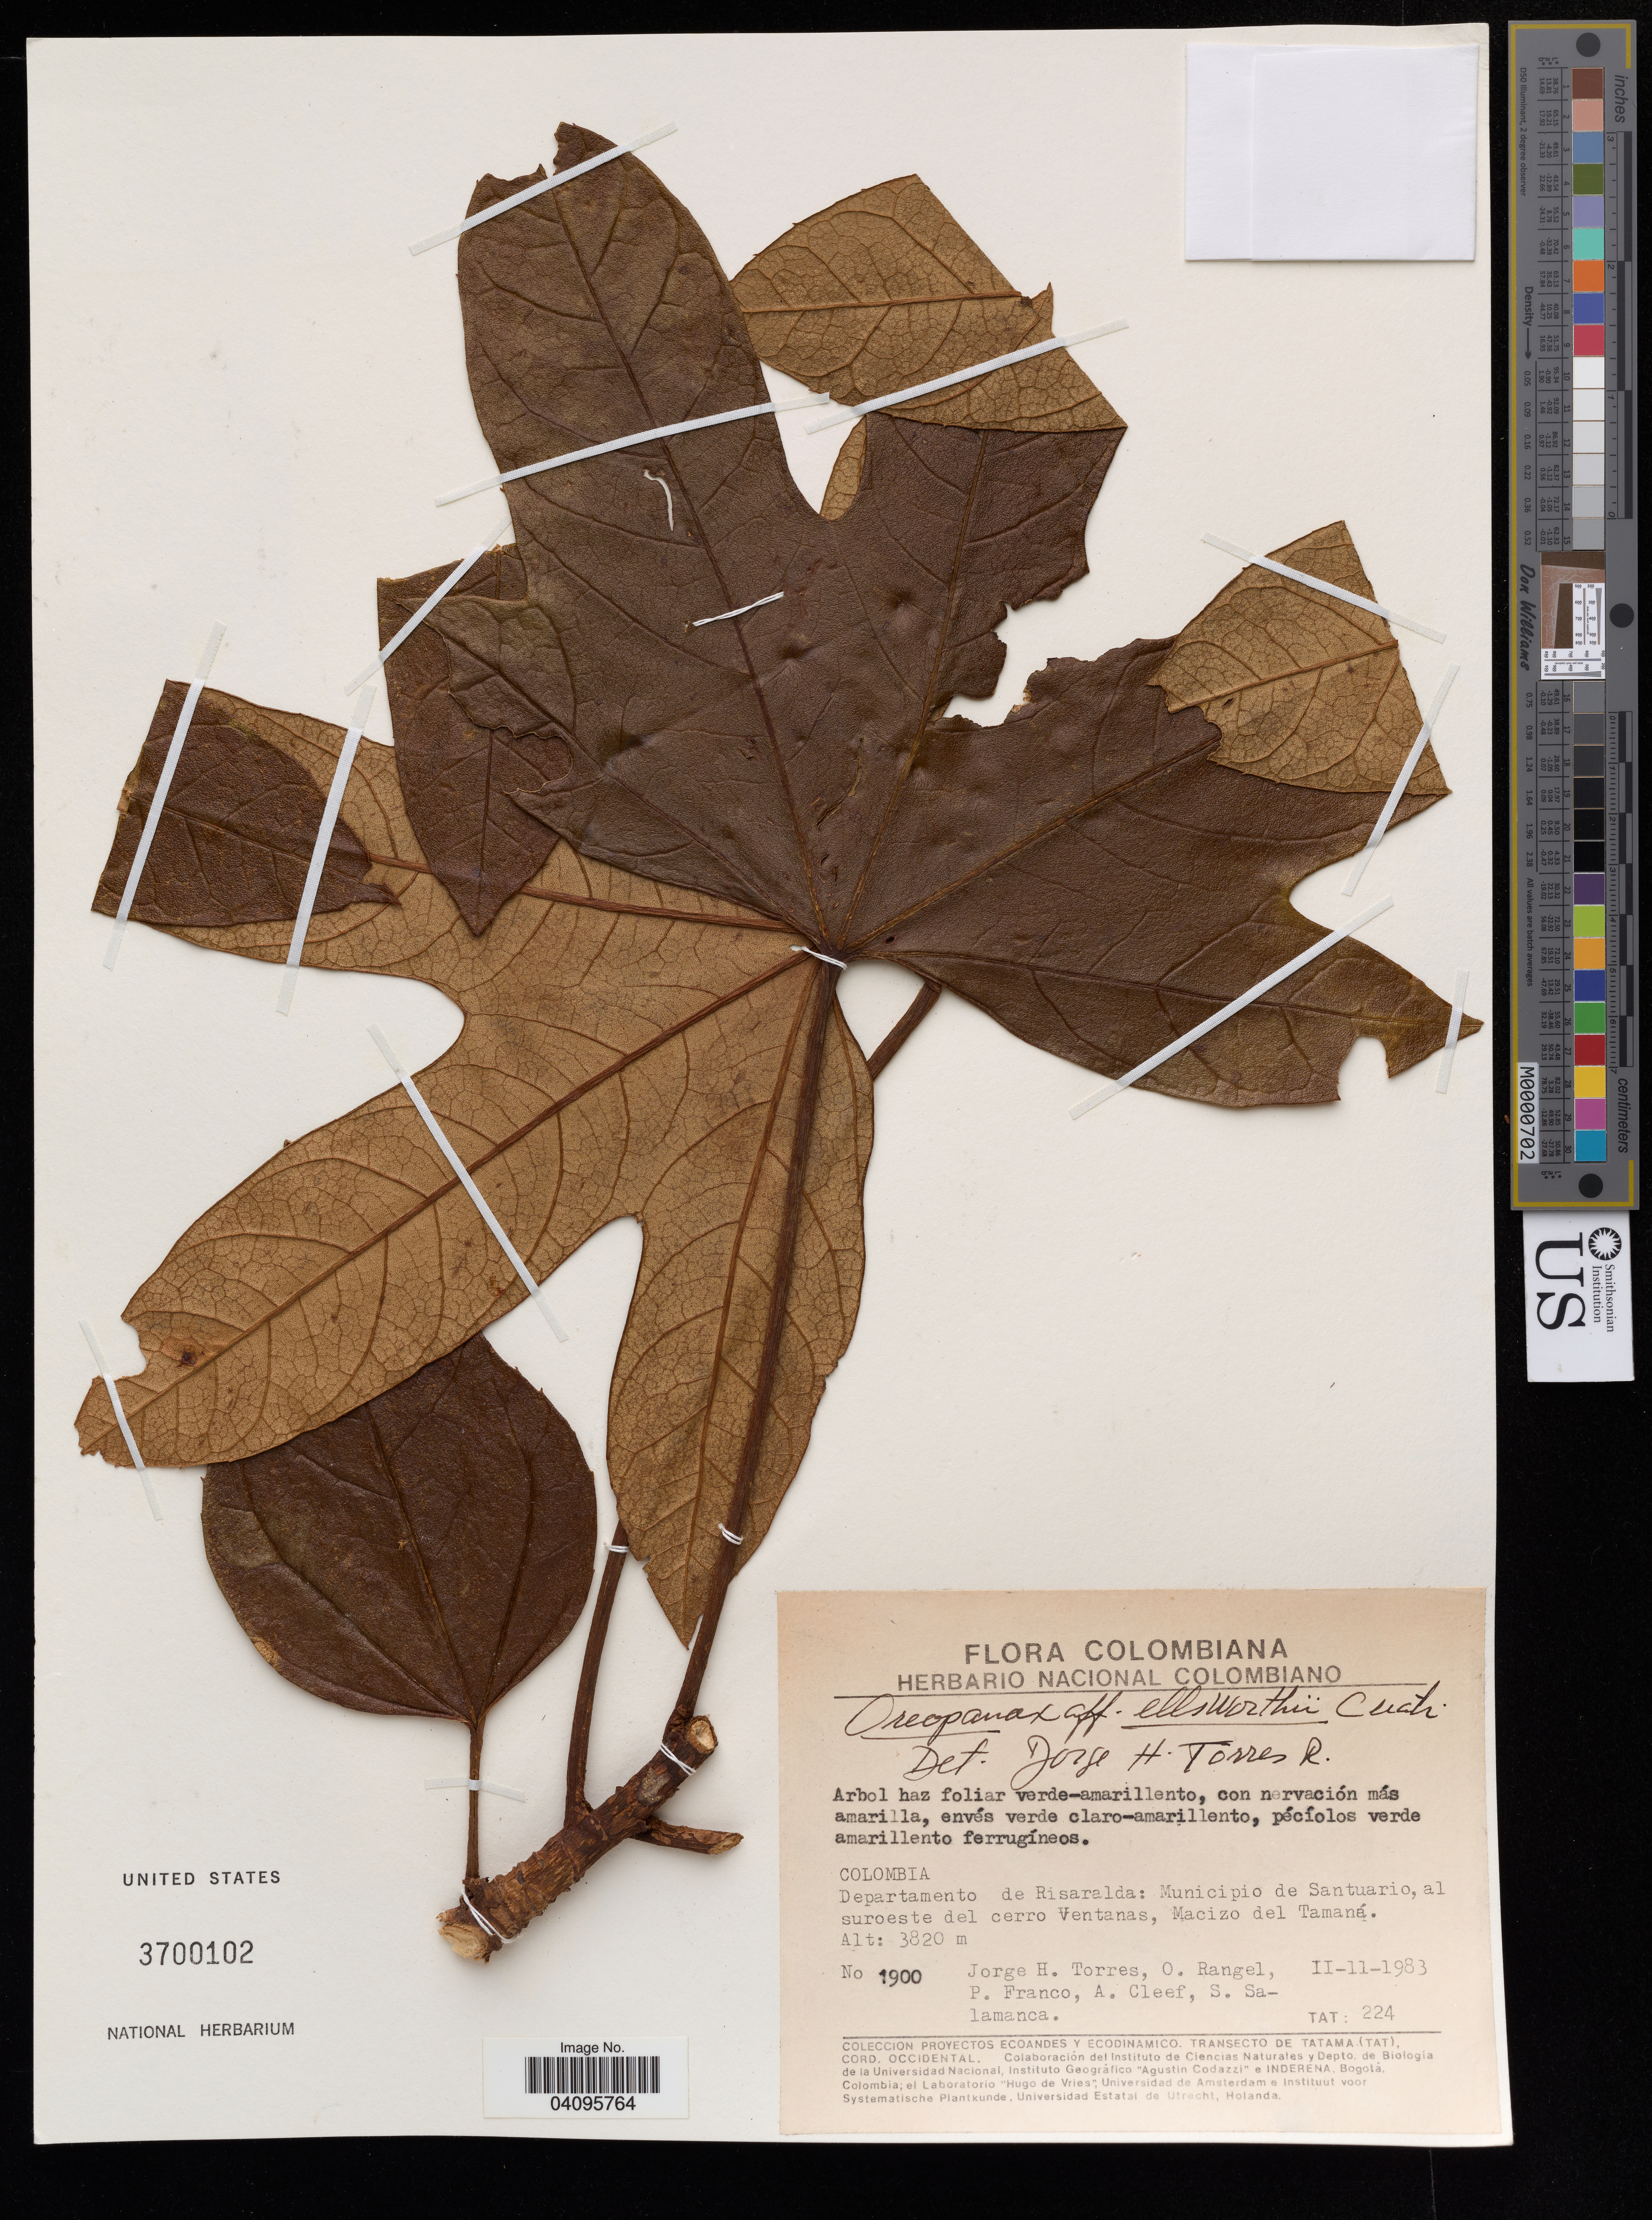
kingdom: Plantae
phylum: Tracheophyta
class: Magnoliopsida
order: Apiales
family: Araliaceae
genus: Oreopanax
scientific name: Oreopanax ellsworthii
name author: Cuatrec.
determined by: Torres, J.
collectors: J. H. Torres, O. Rangel, P. Franco & A. M. Cleef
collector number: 1900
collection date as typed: II-11-1983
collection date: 1983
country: Colombia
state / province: Risaralda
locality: Departamento de Risaralda: Municipio de Santuario, al suroeste del cerro Ventanas, Macizo del Tamani.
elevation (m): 3820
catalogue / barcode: US 3700102